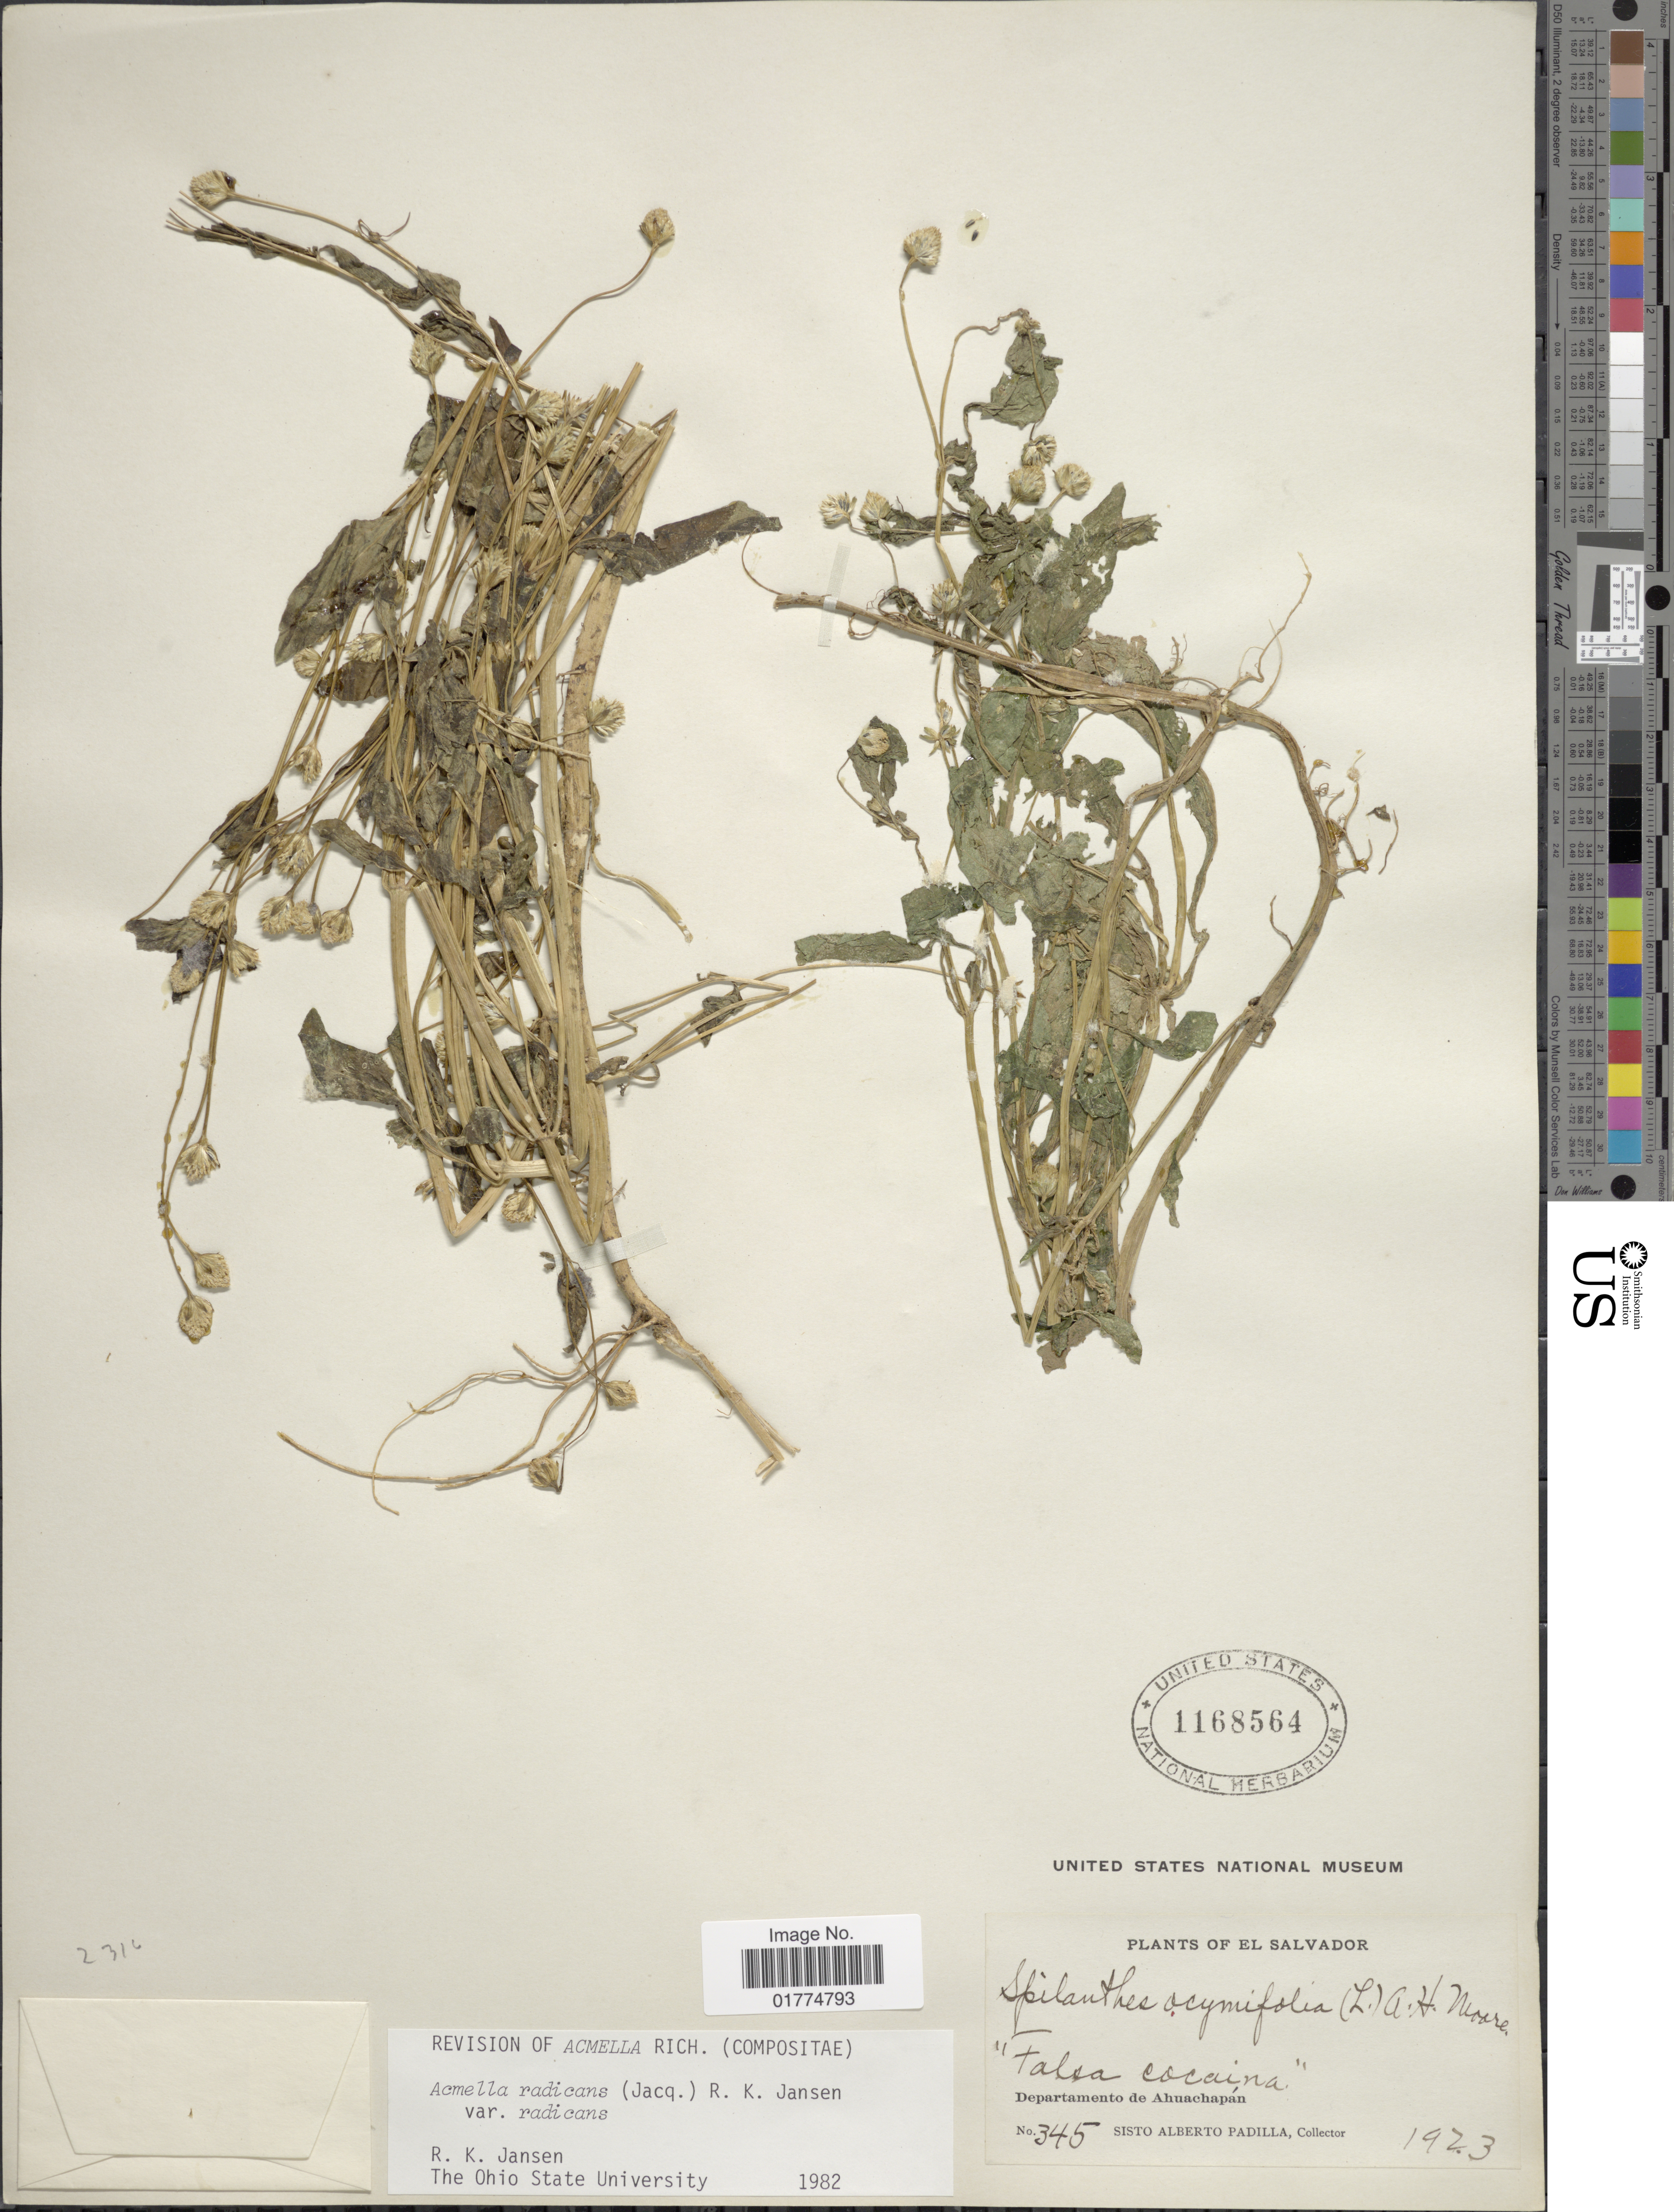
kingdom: Plantae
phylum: Tracheophyta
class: Magnoliopsida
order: Asterales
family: Asteraceae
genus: Acmella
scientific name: Acmella radicans var. radicans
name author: (Jacq.) R.K. Jansen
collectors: S. A. Padilla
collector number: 345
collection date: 1923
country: El Salvador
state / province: Ahuachapan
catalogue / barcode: US 1168564